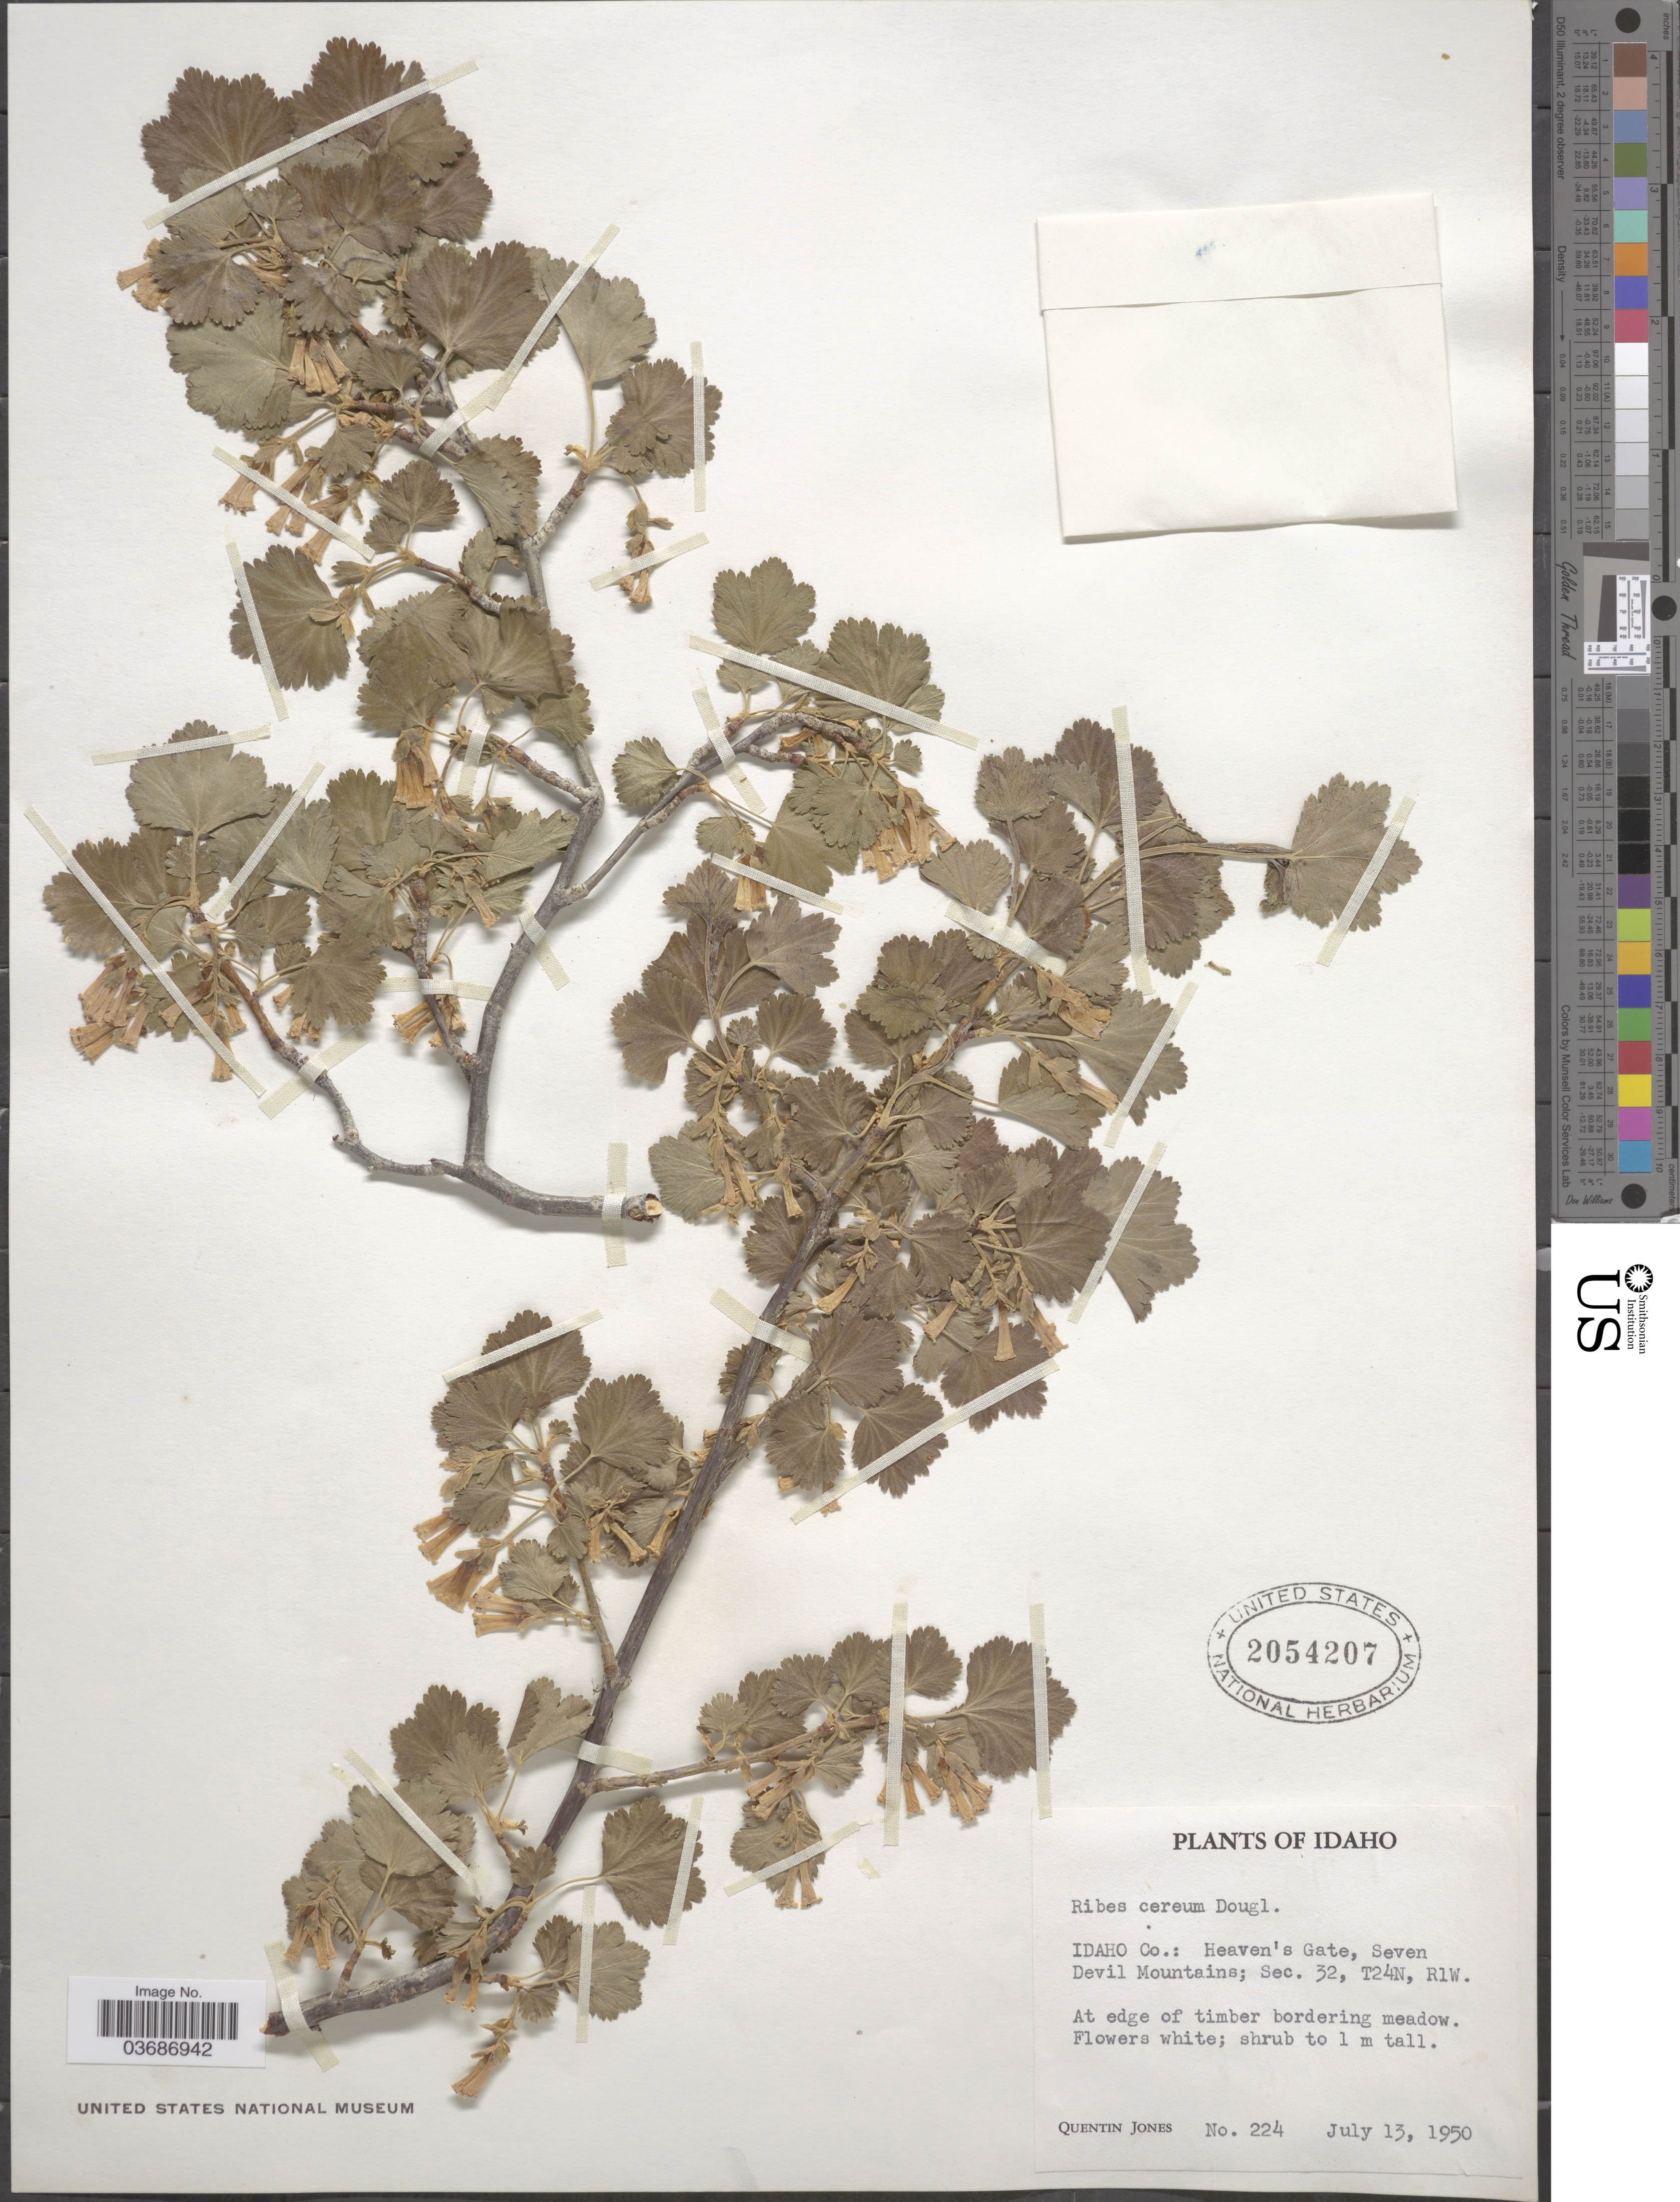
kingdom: Plantae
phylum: Tracheophyta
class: Magnoliopsida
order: Saxifragales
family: Grossulariaceae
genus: Ribes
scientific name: Ribes cereum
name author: Douglas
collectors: Q. Jones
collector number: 224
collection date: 1950-07-13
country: United States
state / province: Idaho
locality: Idaho Co.: Heaven's Gate, Seven Devil Mountains; Sec. 32, T24N, R1W.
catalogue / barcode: US 2054207